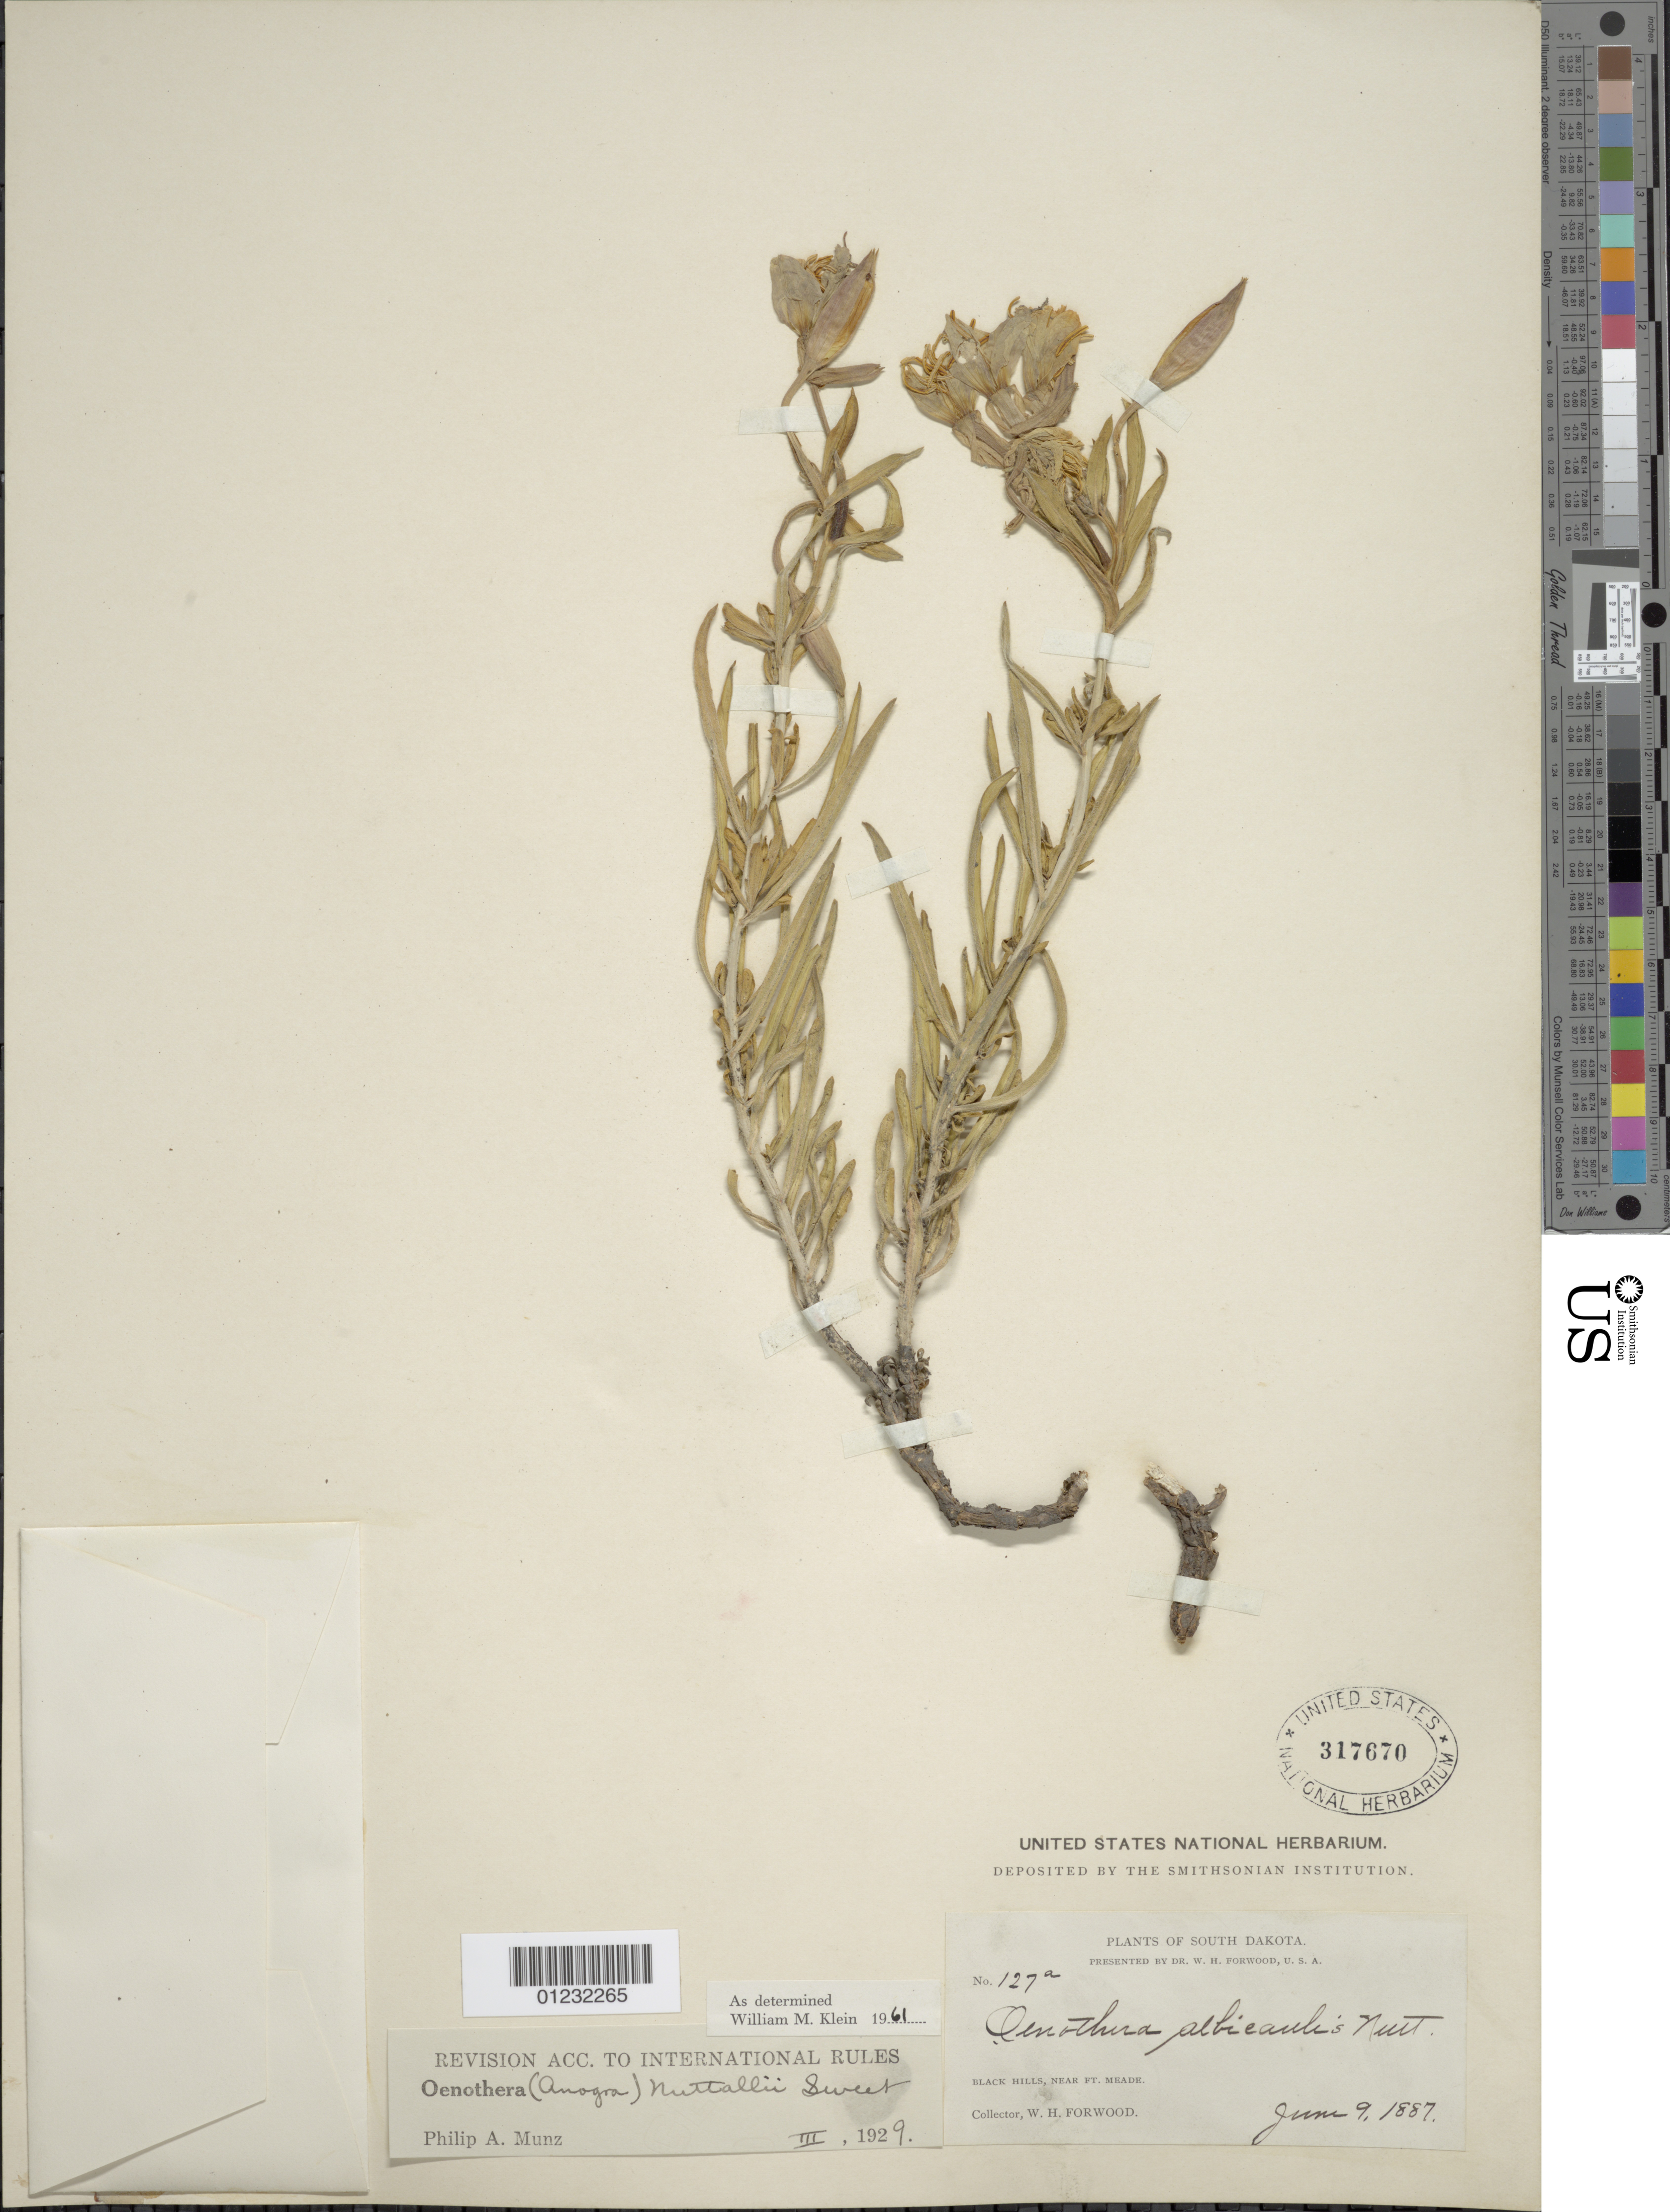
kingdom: Plantae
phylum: Tracheophyta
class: Magnoliopsida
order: Myrtales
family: Onagraceae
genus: Oenothera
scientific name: Oenothera nuttallii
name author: Sweet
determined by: Klein, W. M.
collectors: W. Forwood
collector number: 127a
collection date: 1887-06-09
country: United States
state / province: South Dakota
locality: Black Hills, near Ft. Meade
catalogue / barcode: US 317670